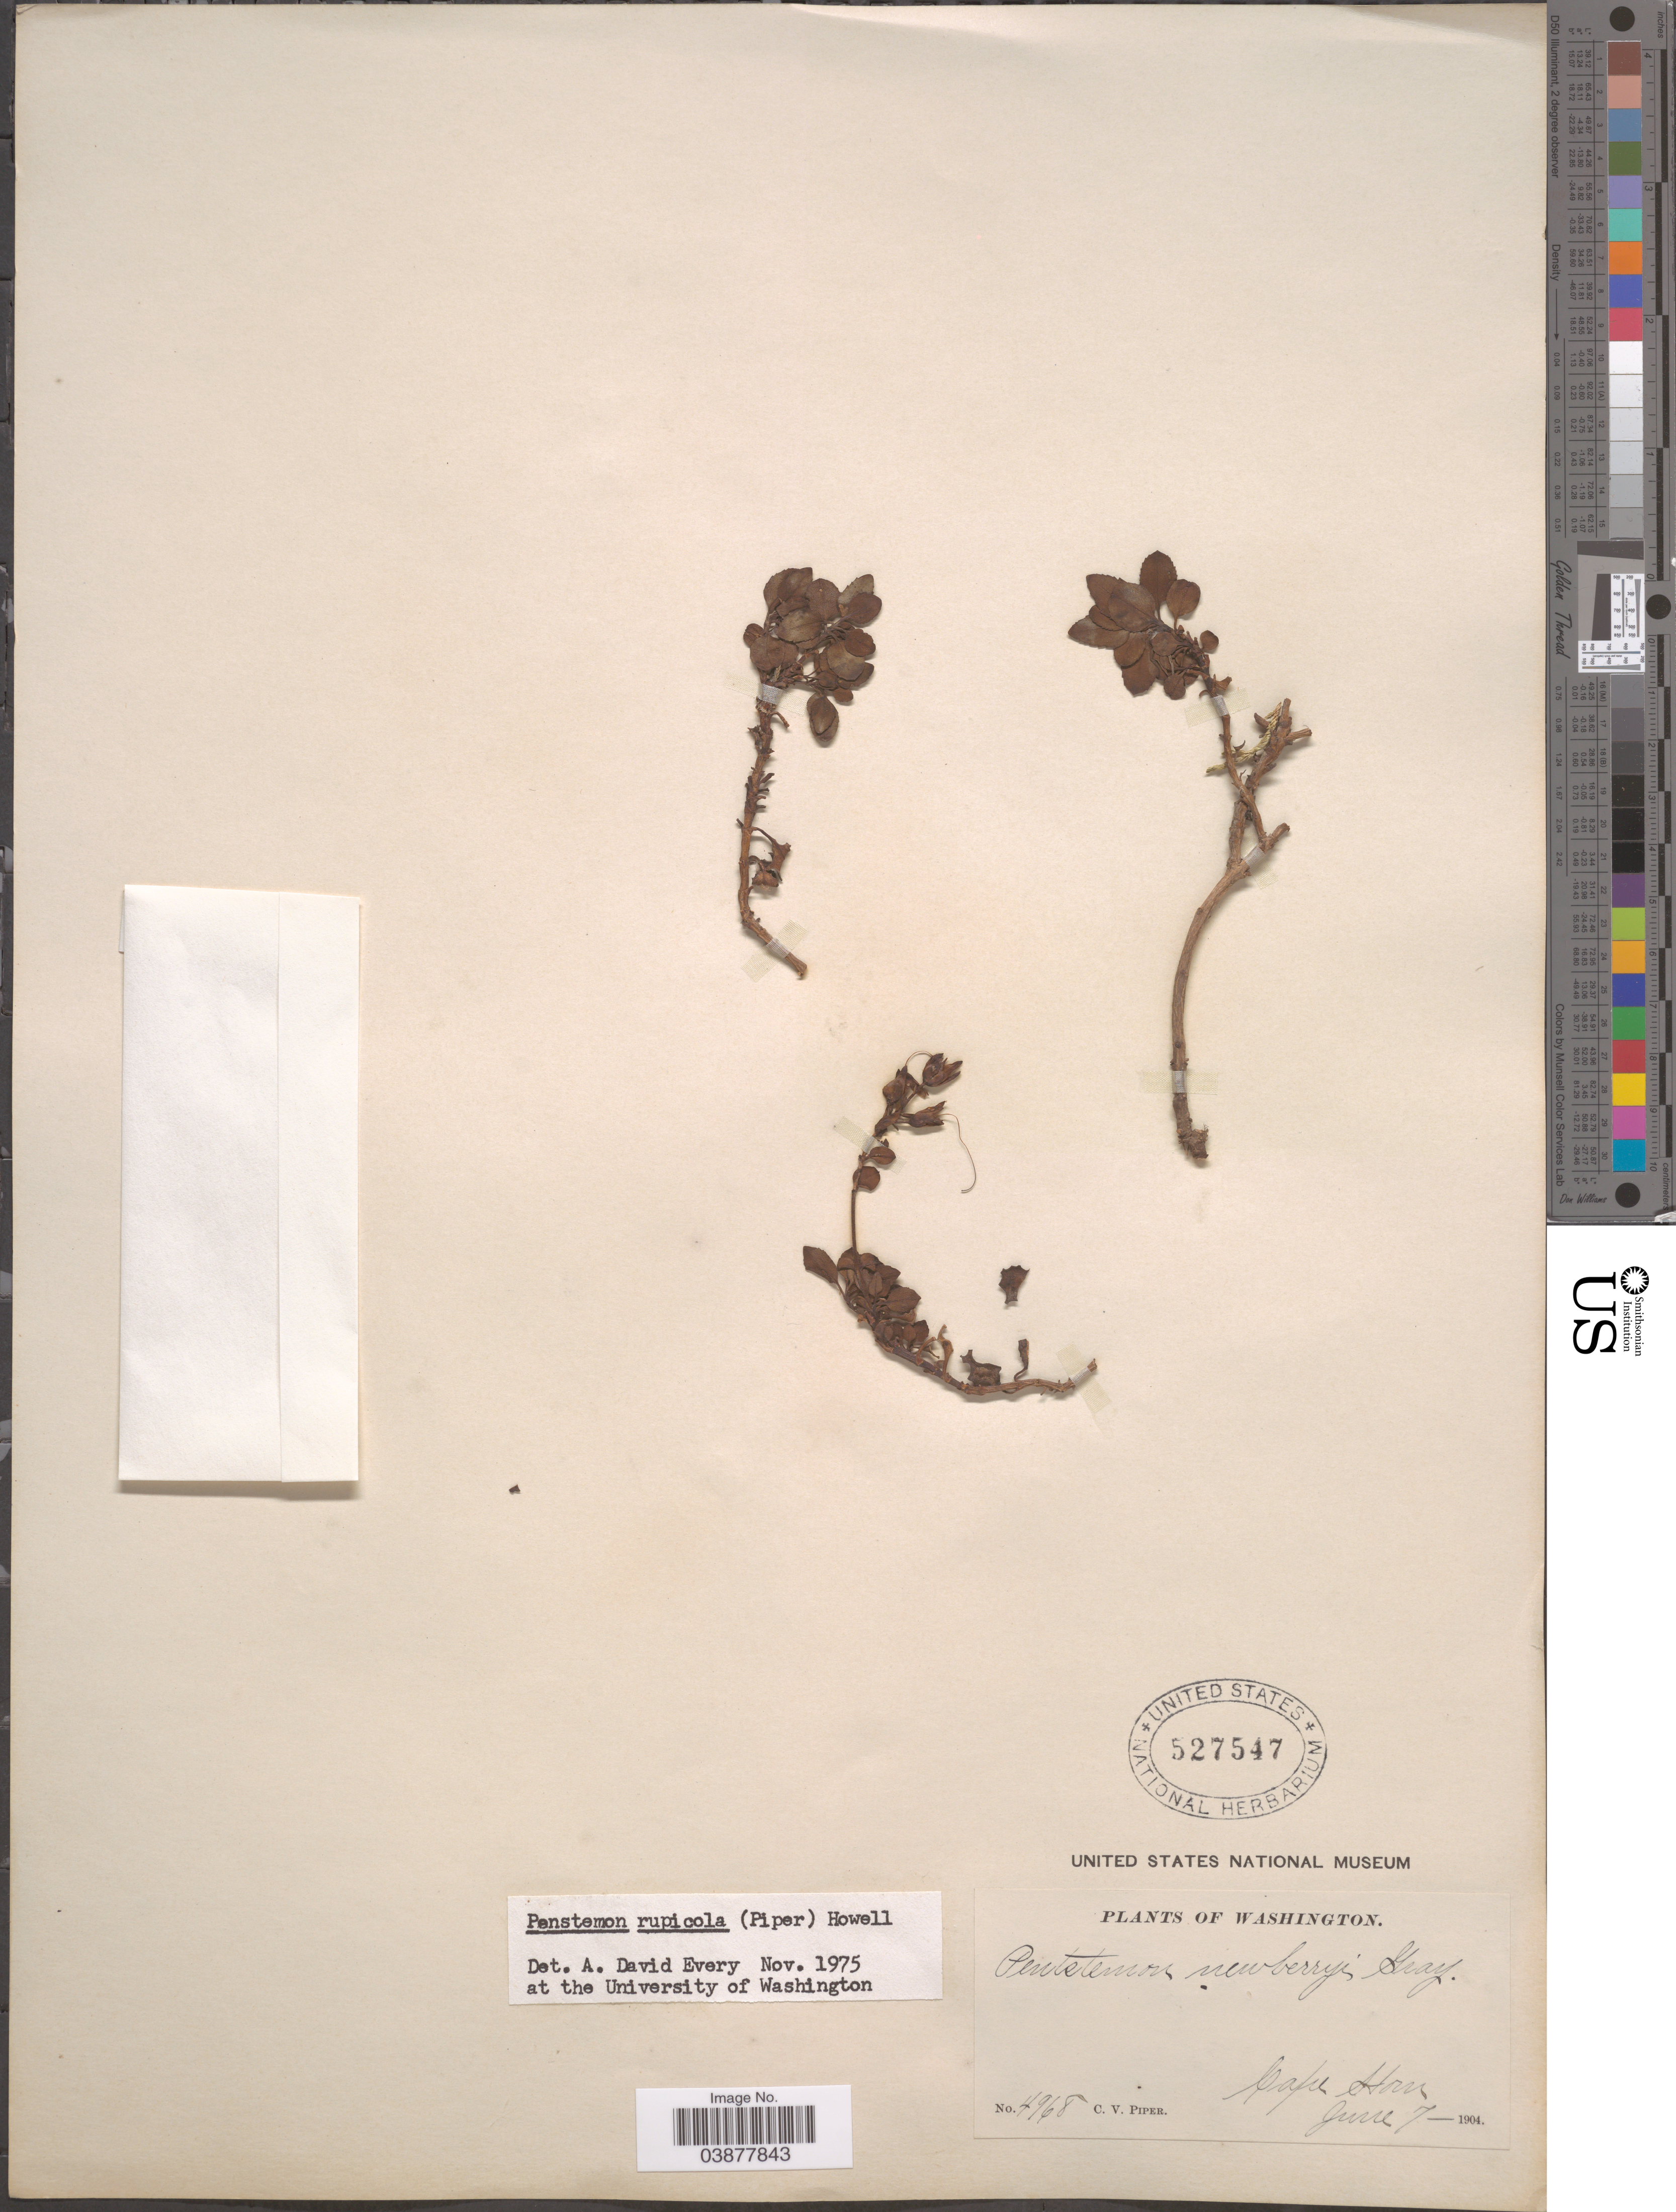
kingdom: Plantae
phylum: Tracheophyta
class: Magnoliopsida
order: Lamiales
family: Plantaginaceae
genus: Penstemon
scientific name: Penstemon rupicola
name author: (Piper) Howell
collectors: C. V. Piper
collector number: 4968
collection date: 1904-06-07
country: United States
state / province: Washington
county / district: Skamania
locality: Cape Horn.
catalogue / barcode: US 527547